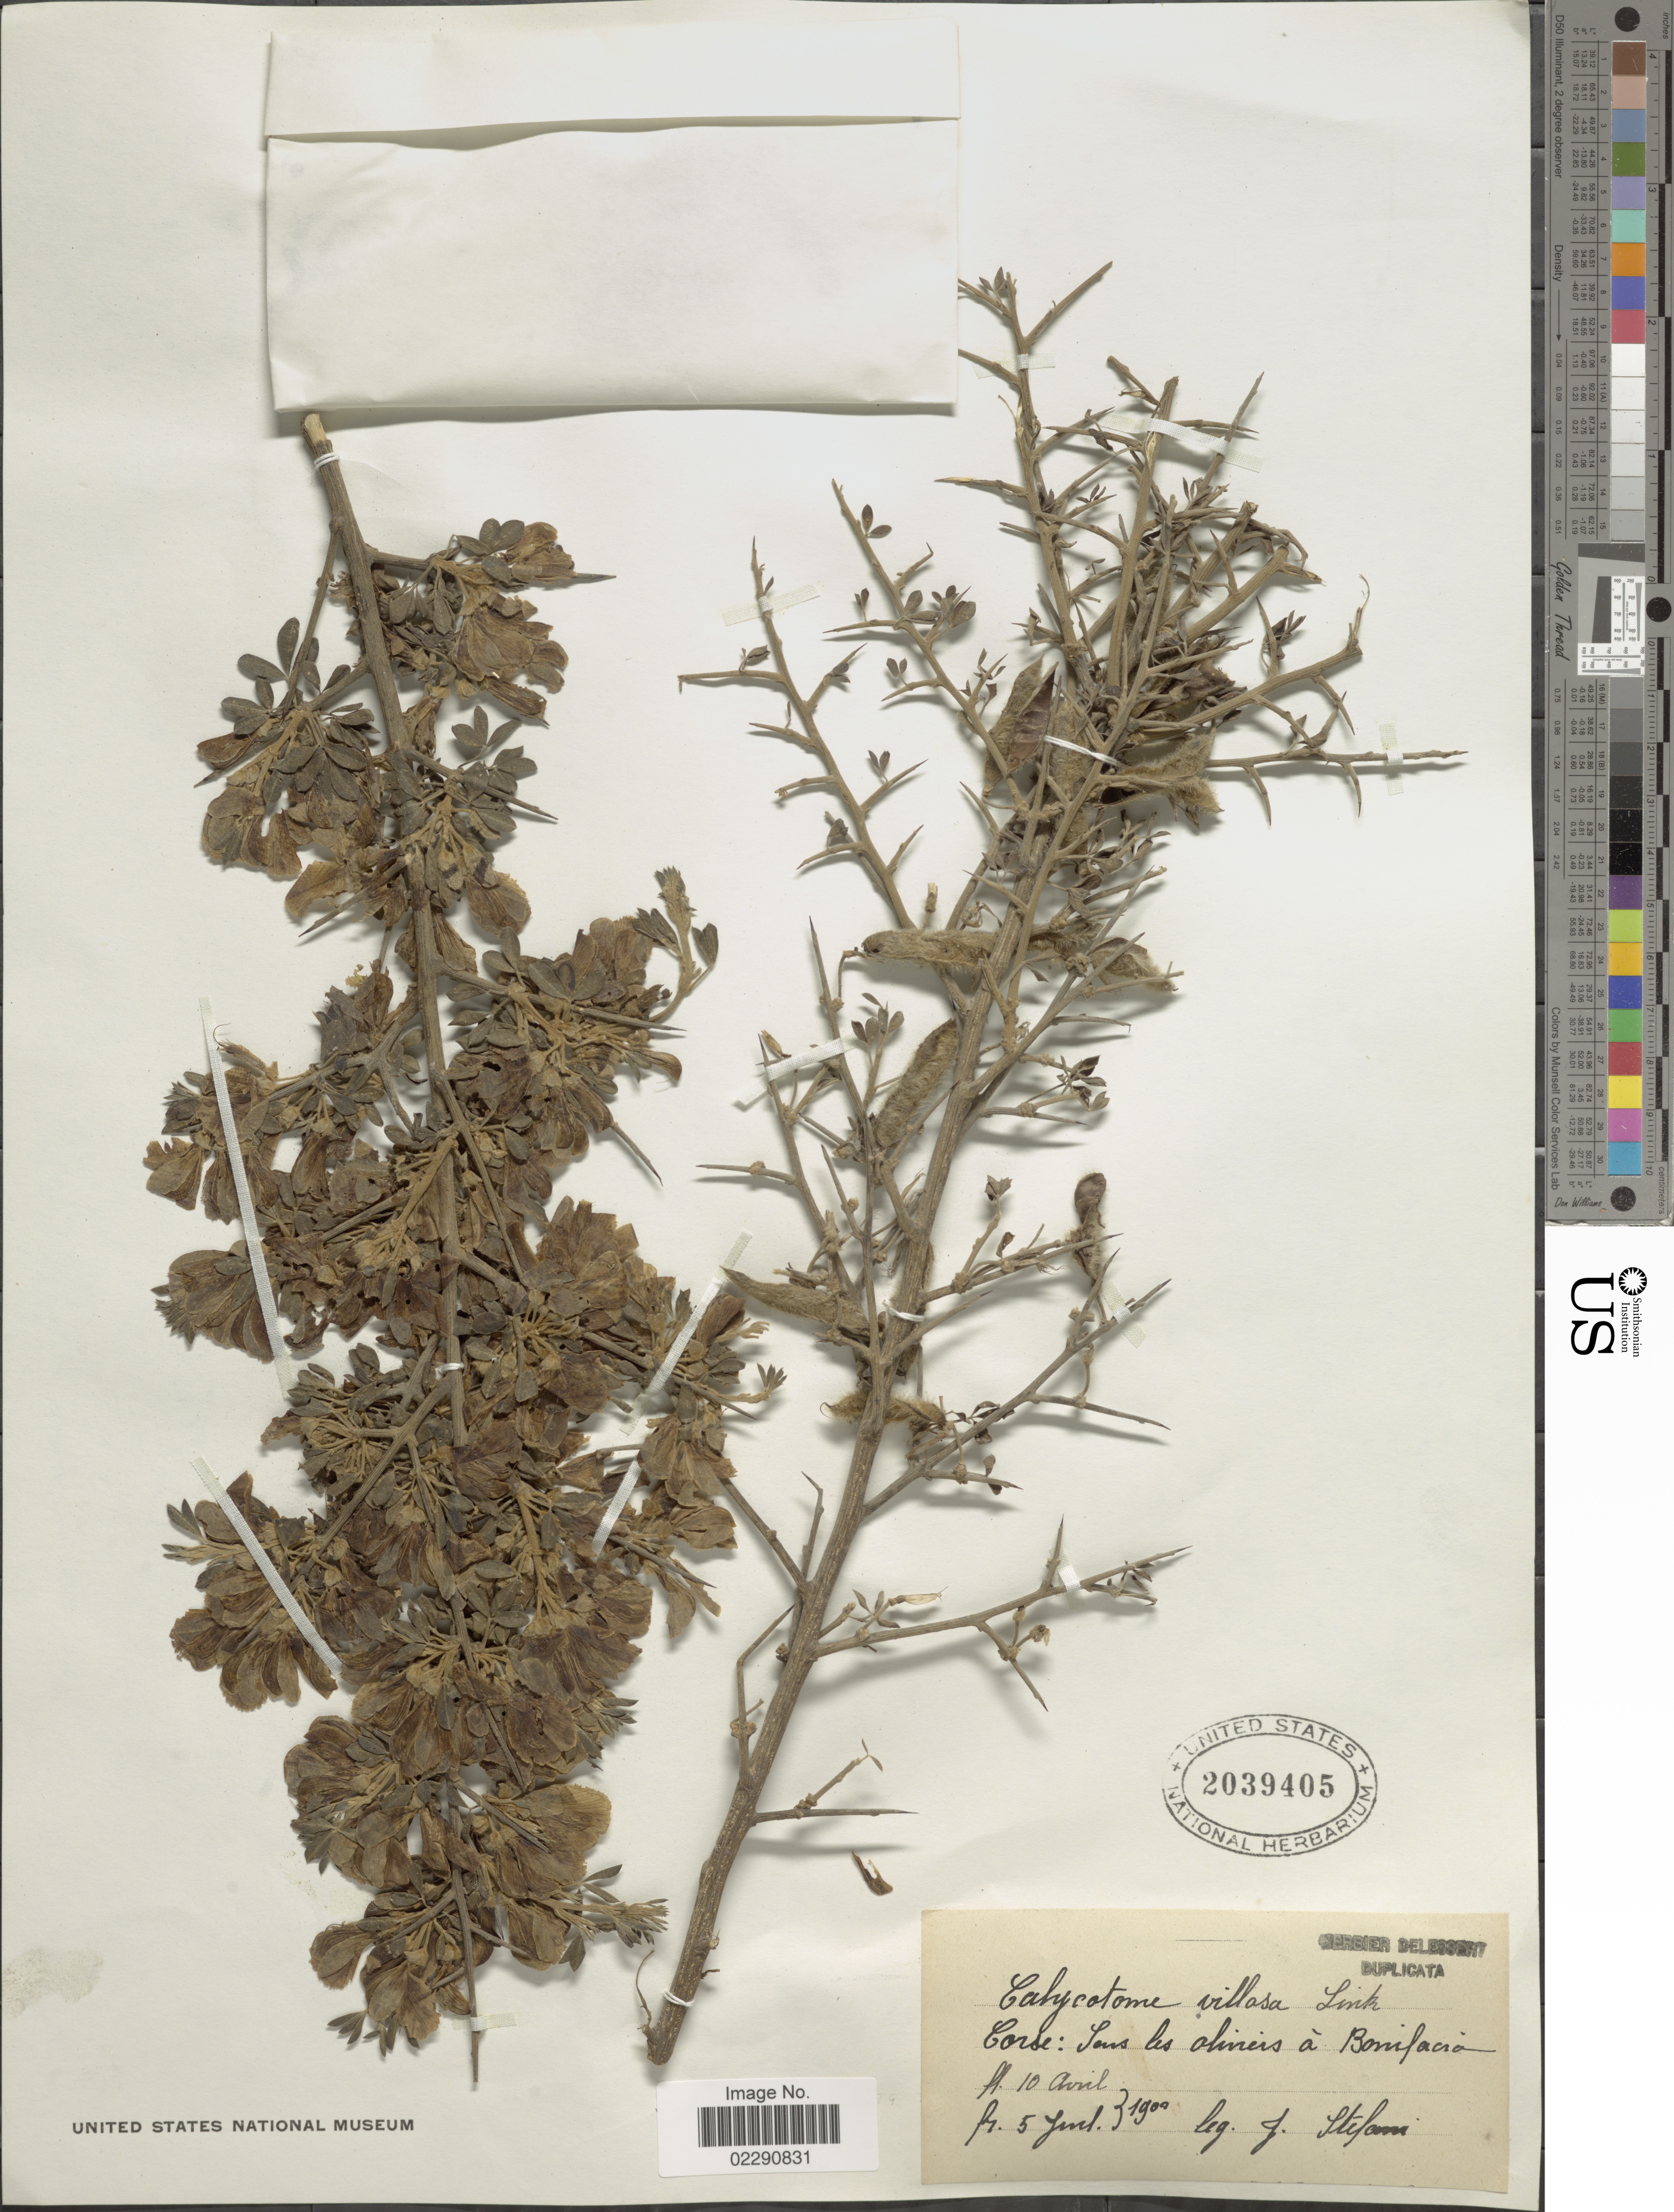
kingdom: Plantae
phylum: Tracheophyta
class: Magnoliopsida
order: Fabales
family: Fabaceae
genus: Calicotome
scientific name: Calicotome villosa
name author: (Poir.) Link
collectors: J. Stefani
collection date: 1900-04-10/1900-07-05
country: France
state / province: Corsica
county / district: Corse-du-Sud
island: Corse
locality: Corse, sans les oliviers a Bonifacio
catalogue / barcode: US 2039405